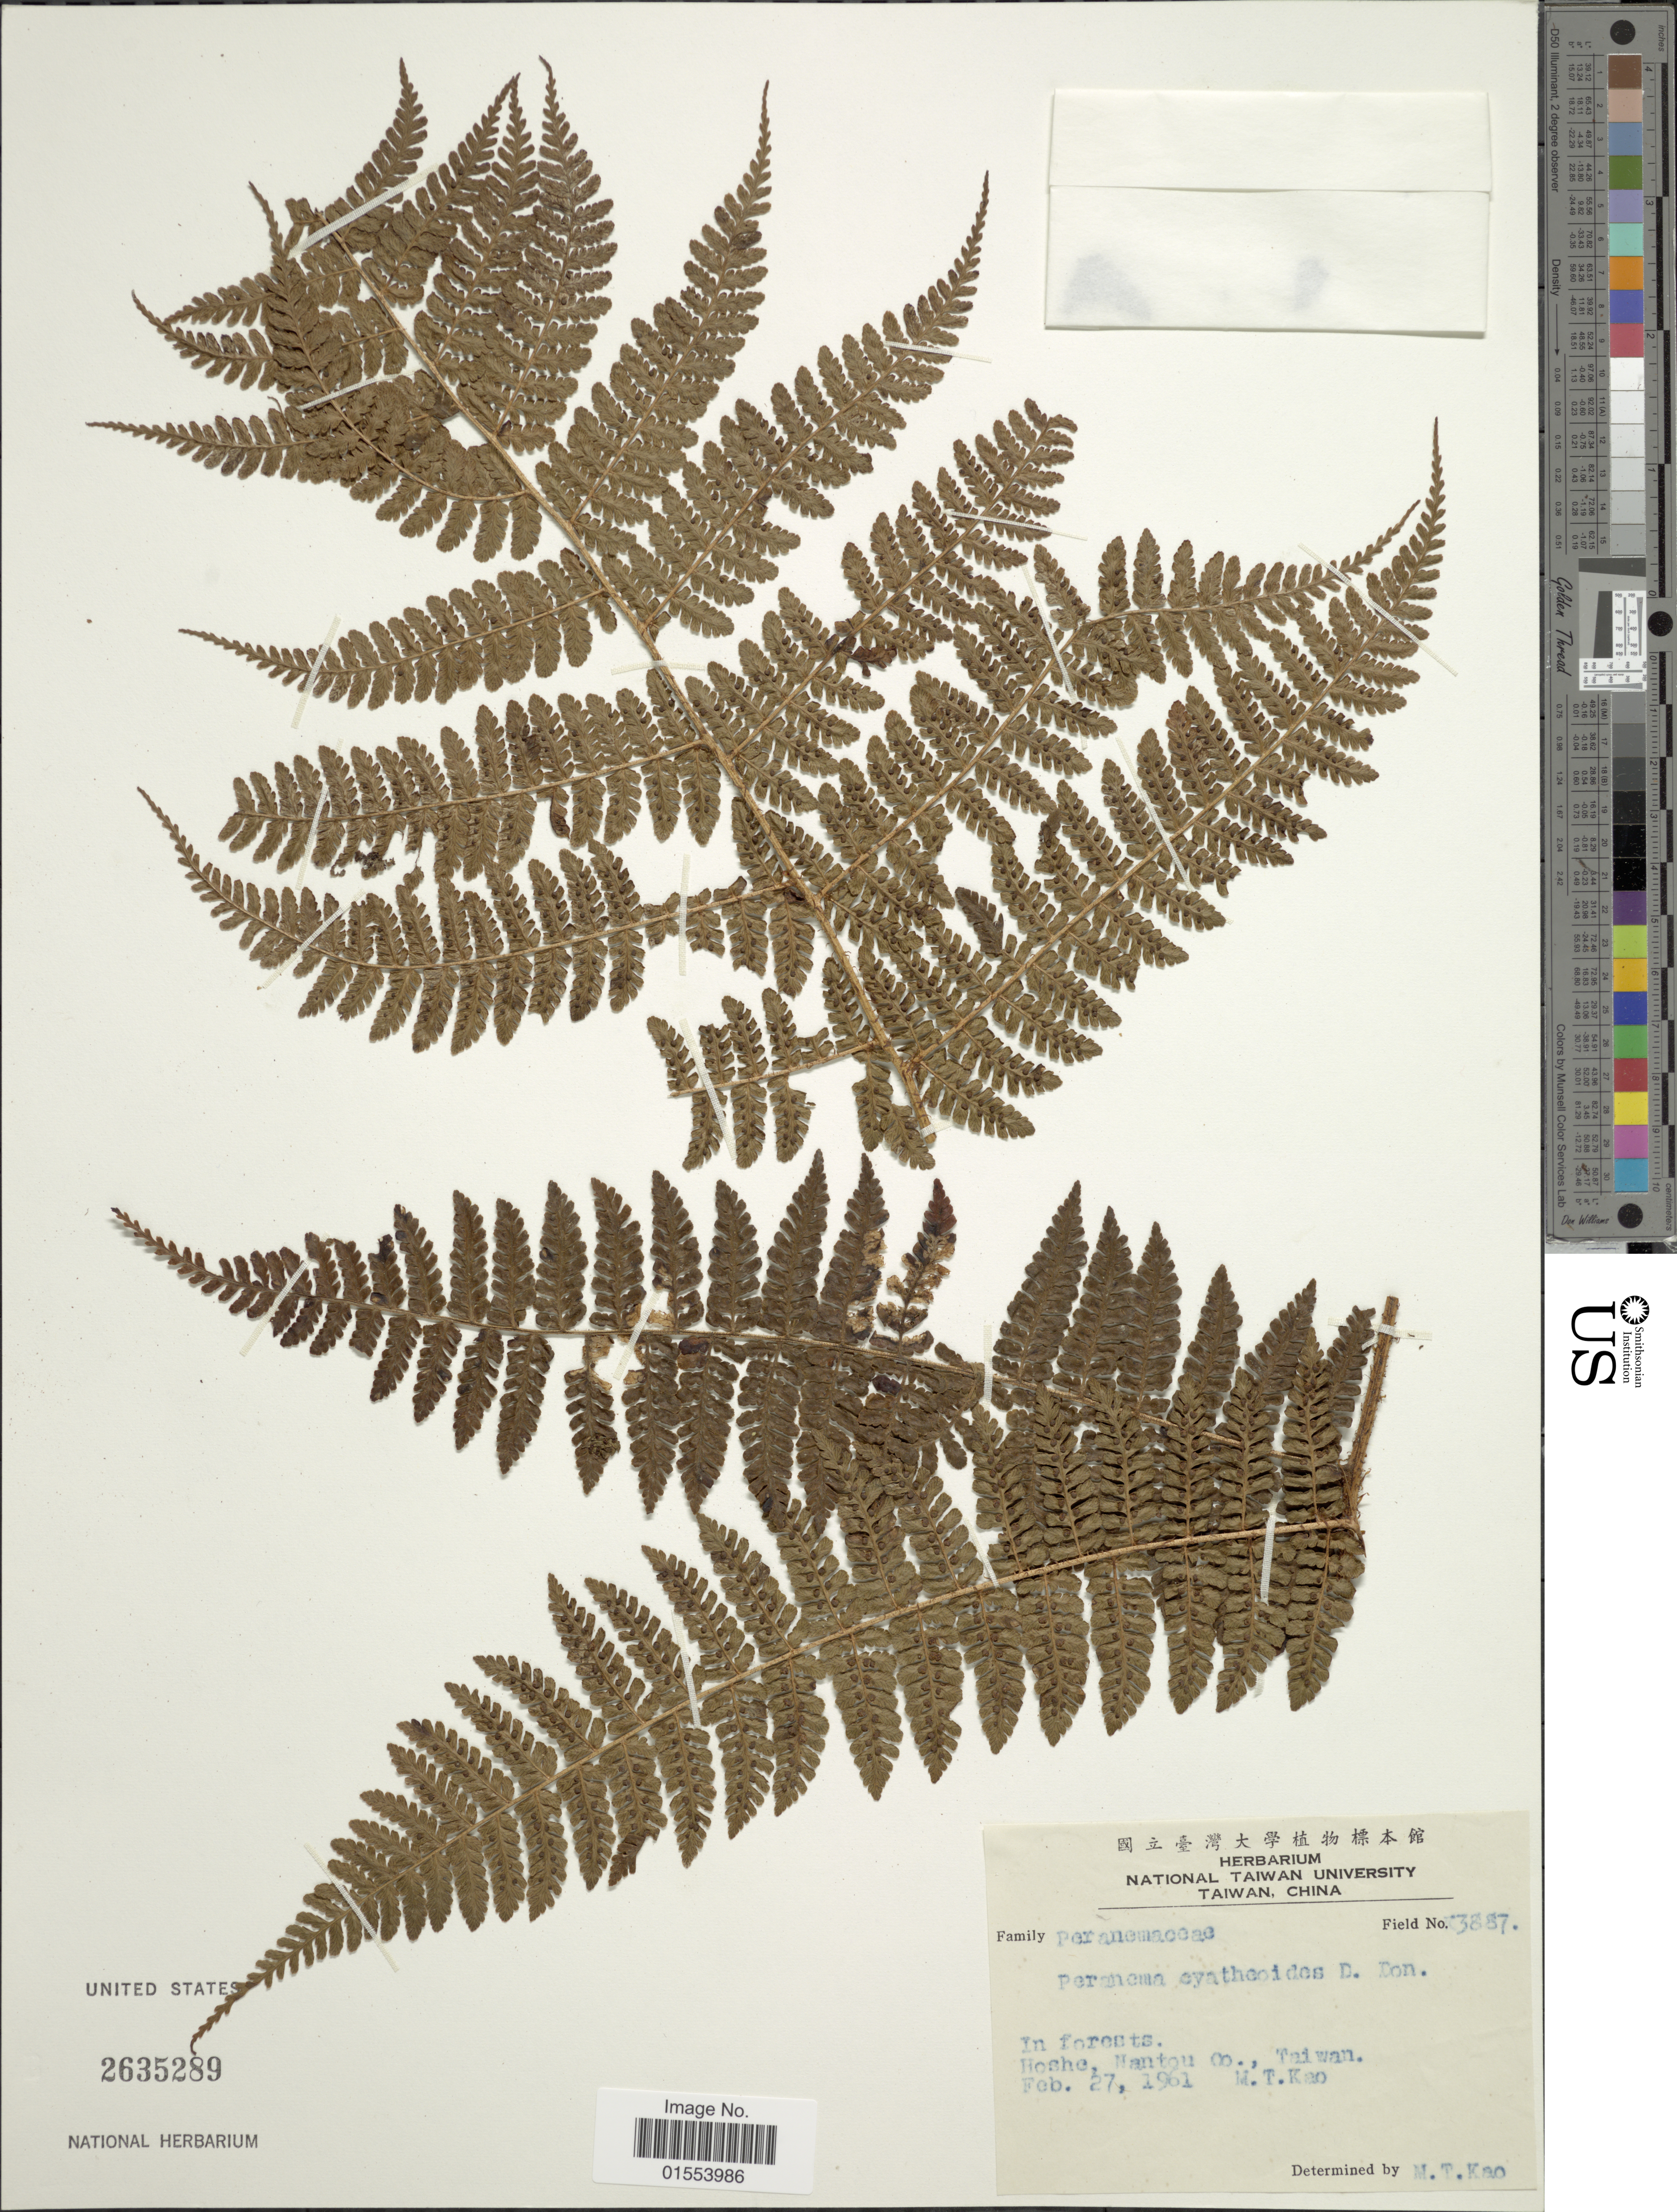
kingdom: Plantae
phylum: Tracheophyta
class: Polypodiopsida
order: Polypodiales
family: Dryopteridaceae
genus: Dryopteris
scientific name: Dryopteris cyatheoides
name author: (Kaulf.) Kuntze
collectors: M. T. Kao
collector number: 387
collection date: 1961-02-27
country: Taiwan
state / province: Nantou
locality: Hoshe, Nantou Co., Taiwan.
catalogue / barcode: US 2635289